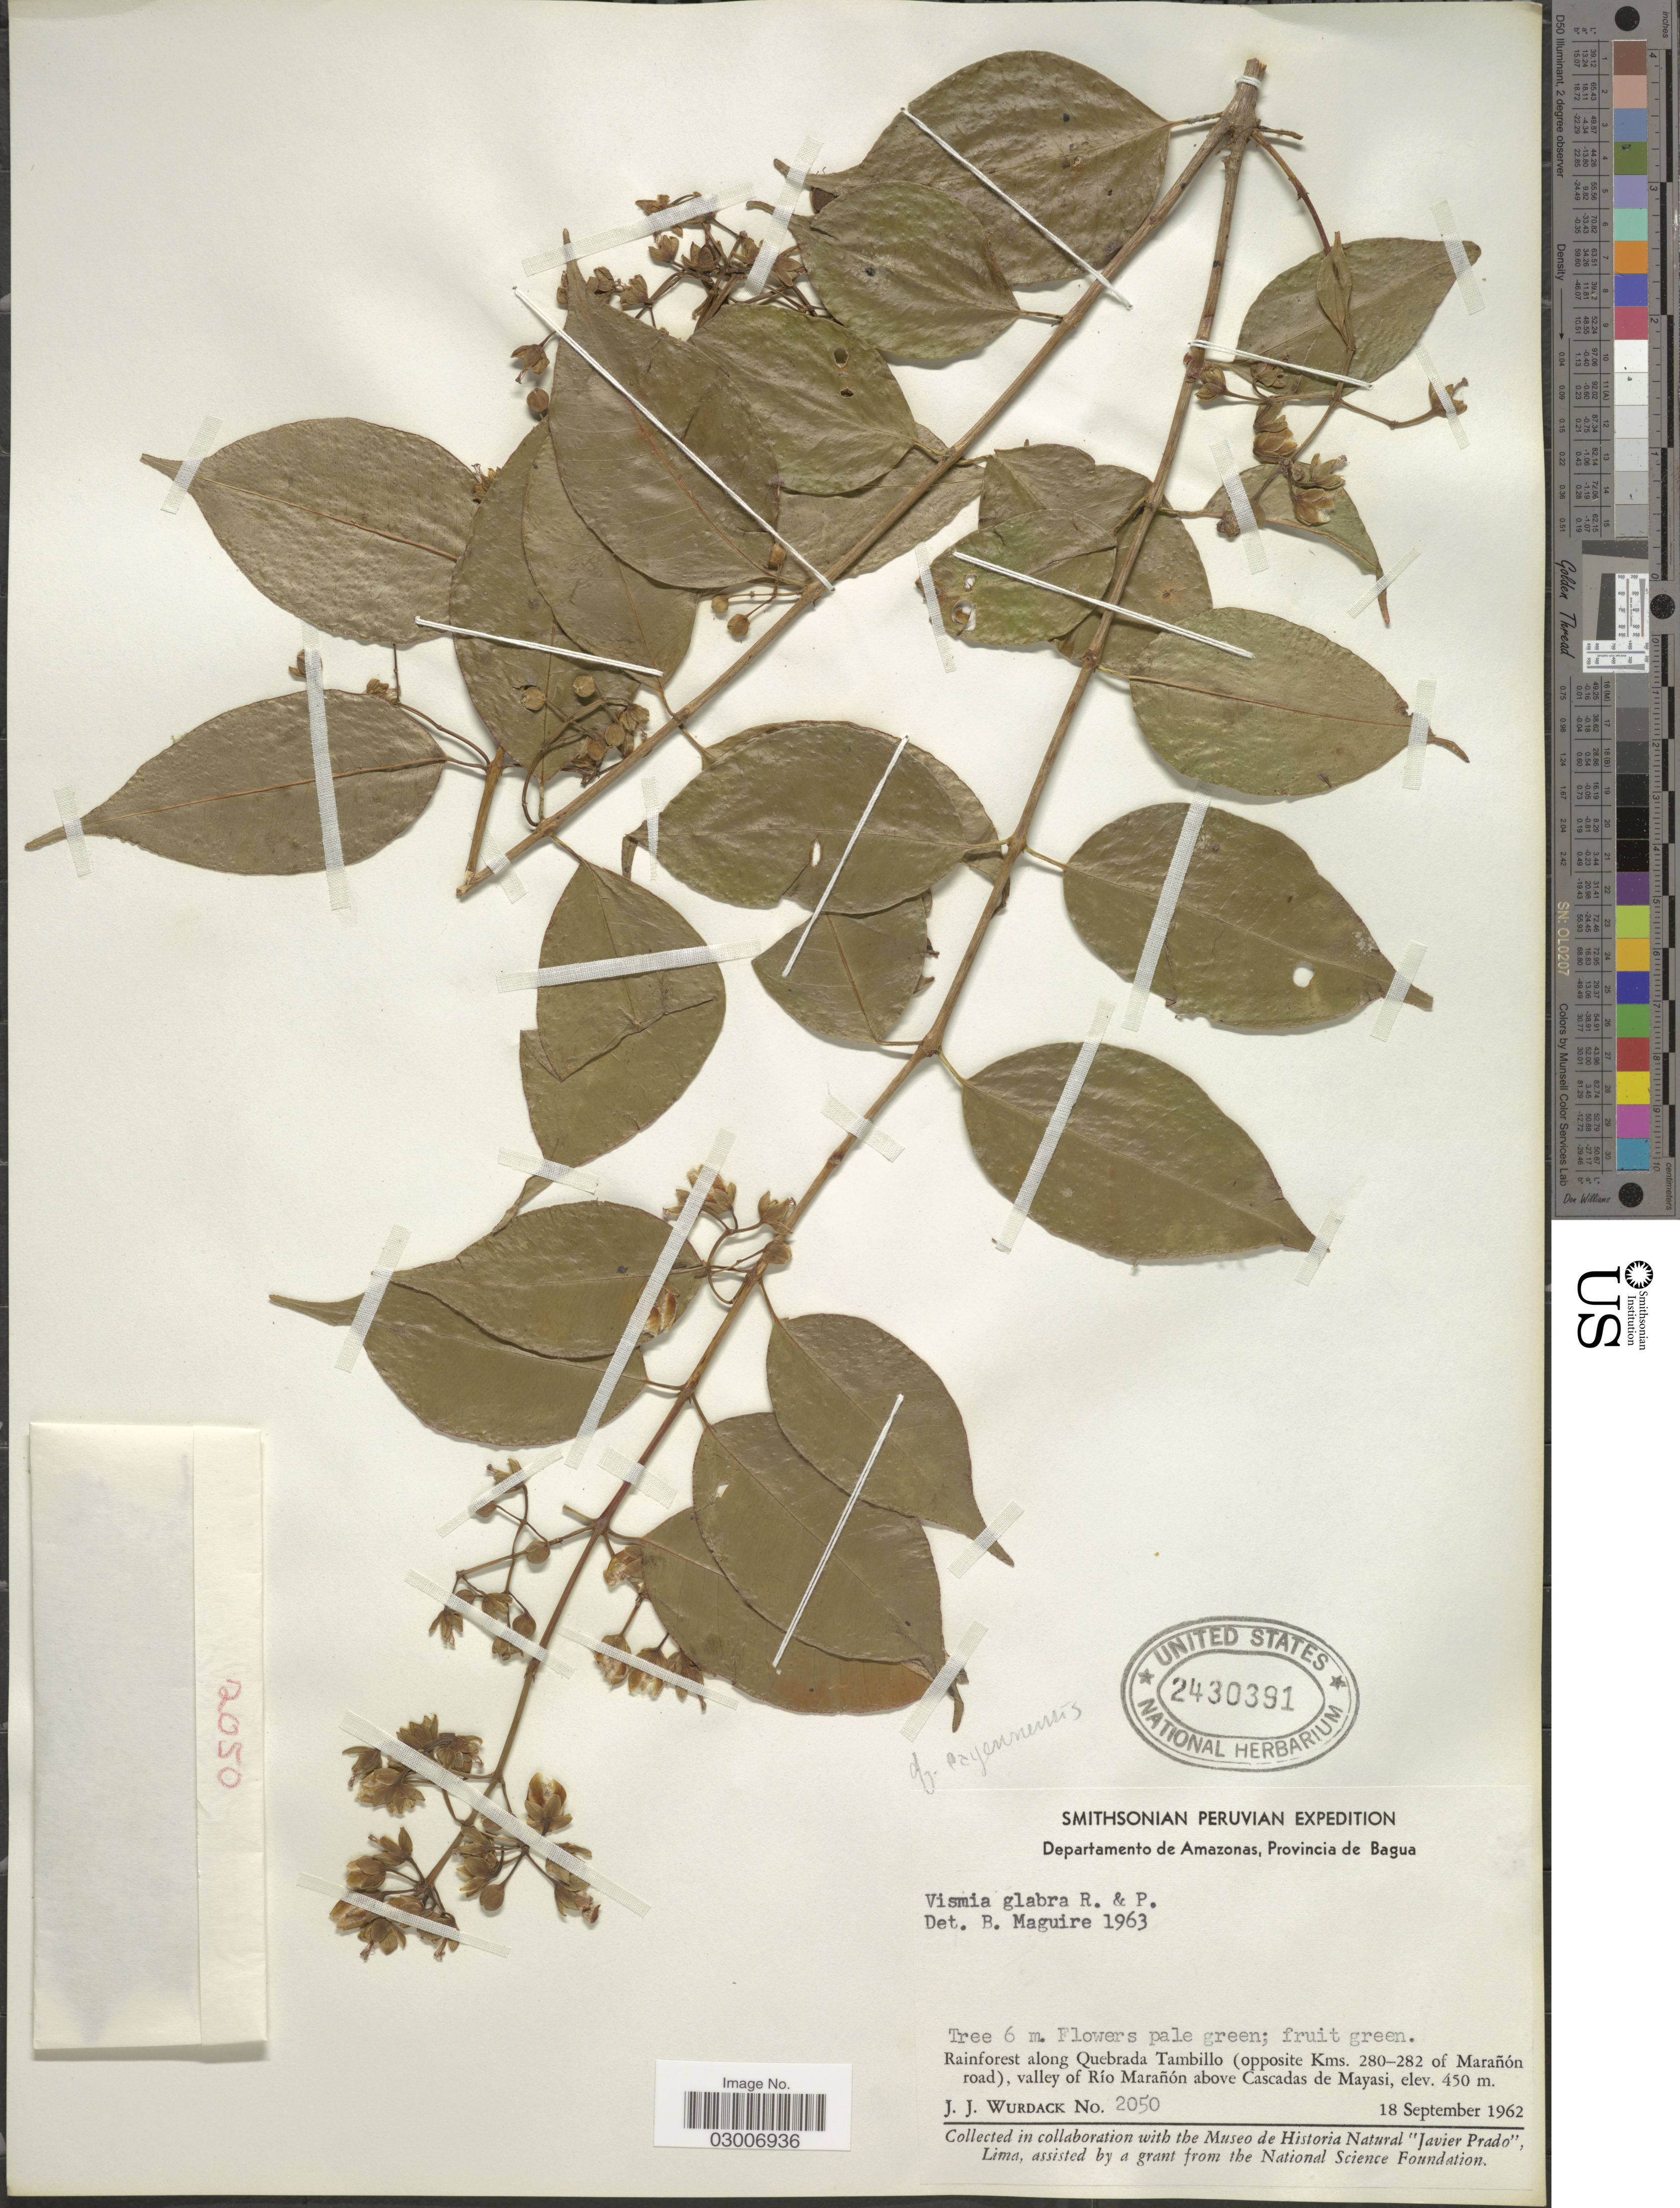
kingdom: Plantae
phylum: Tracheophyta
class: Magnoliopsida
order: Malpighiales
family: Hypericaceae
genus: Vismia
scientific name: Vismia plicatifolia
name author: Hochr.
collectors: J. J. Wurdack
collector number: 2050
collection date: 1962-09-18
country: Peru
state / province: Amazonas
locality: Departamento de Amazonas, Provincia de Bagua. Rainforest along Quebrada Tambillo (opposite Kms. 280-282 of Marañón road), valley of Río Marañón above Cascadas de Mayasi.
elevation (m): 450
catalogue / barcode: US 2430391